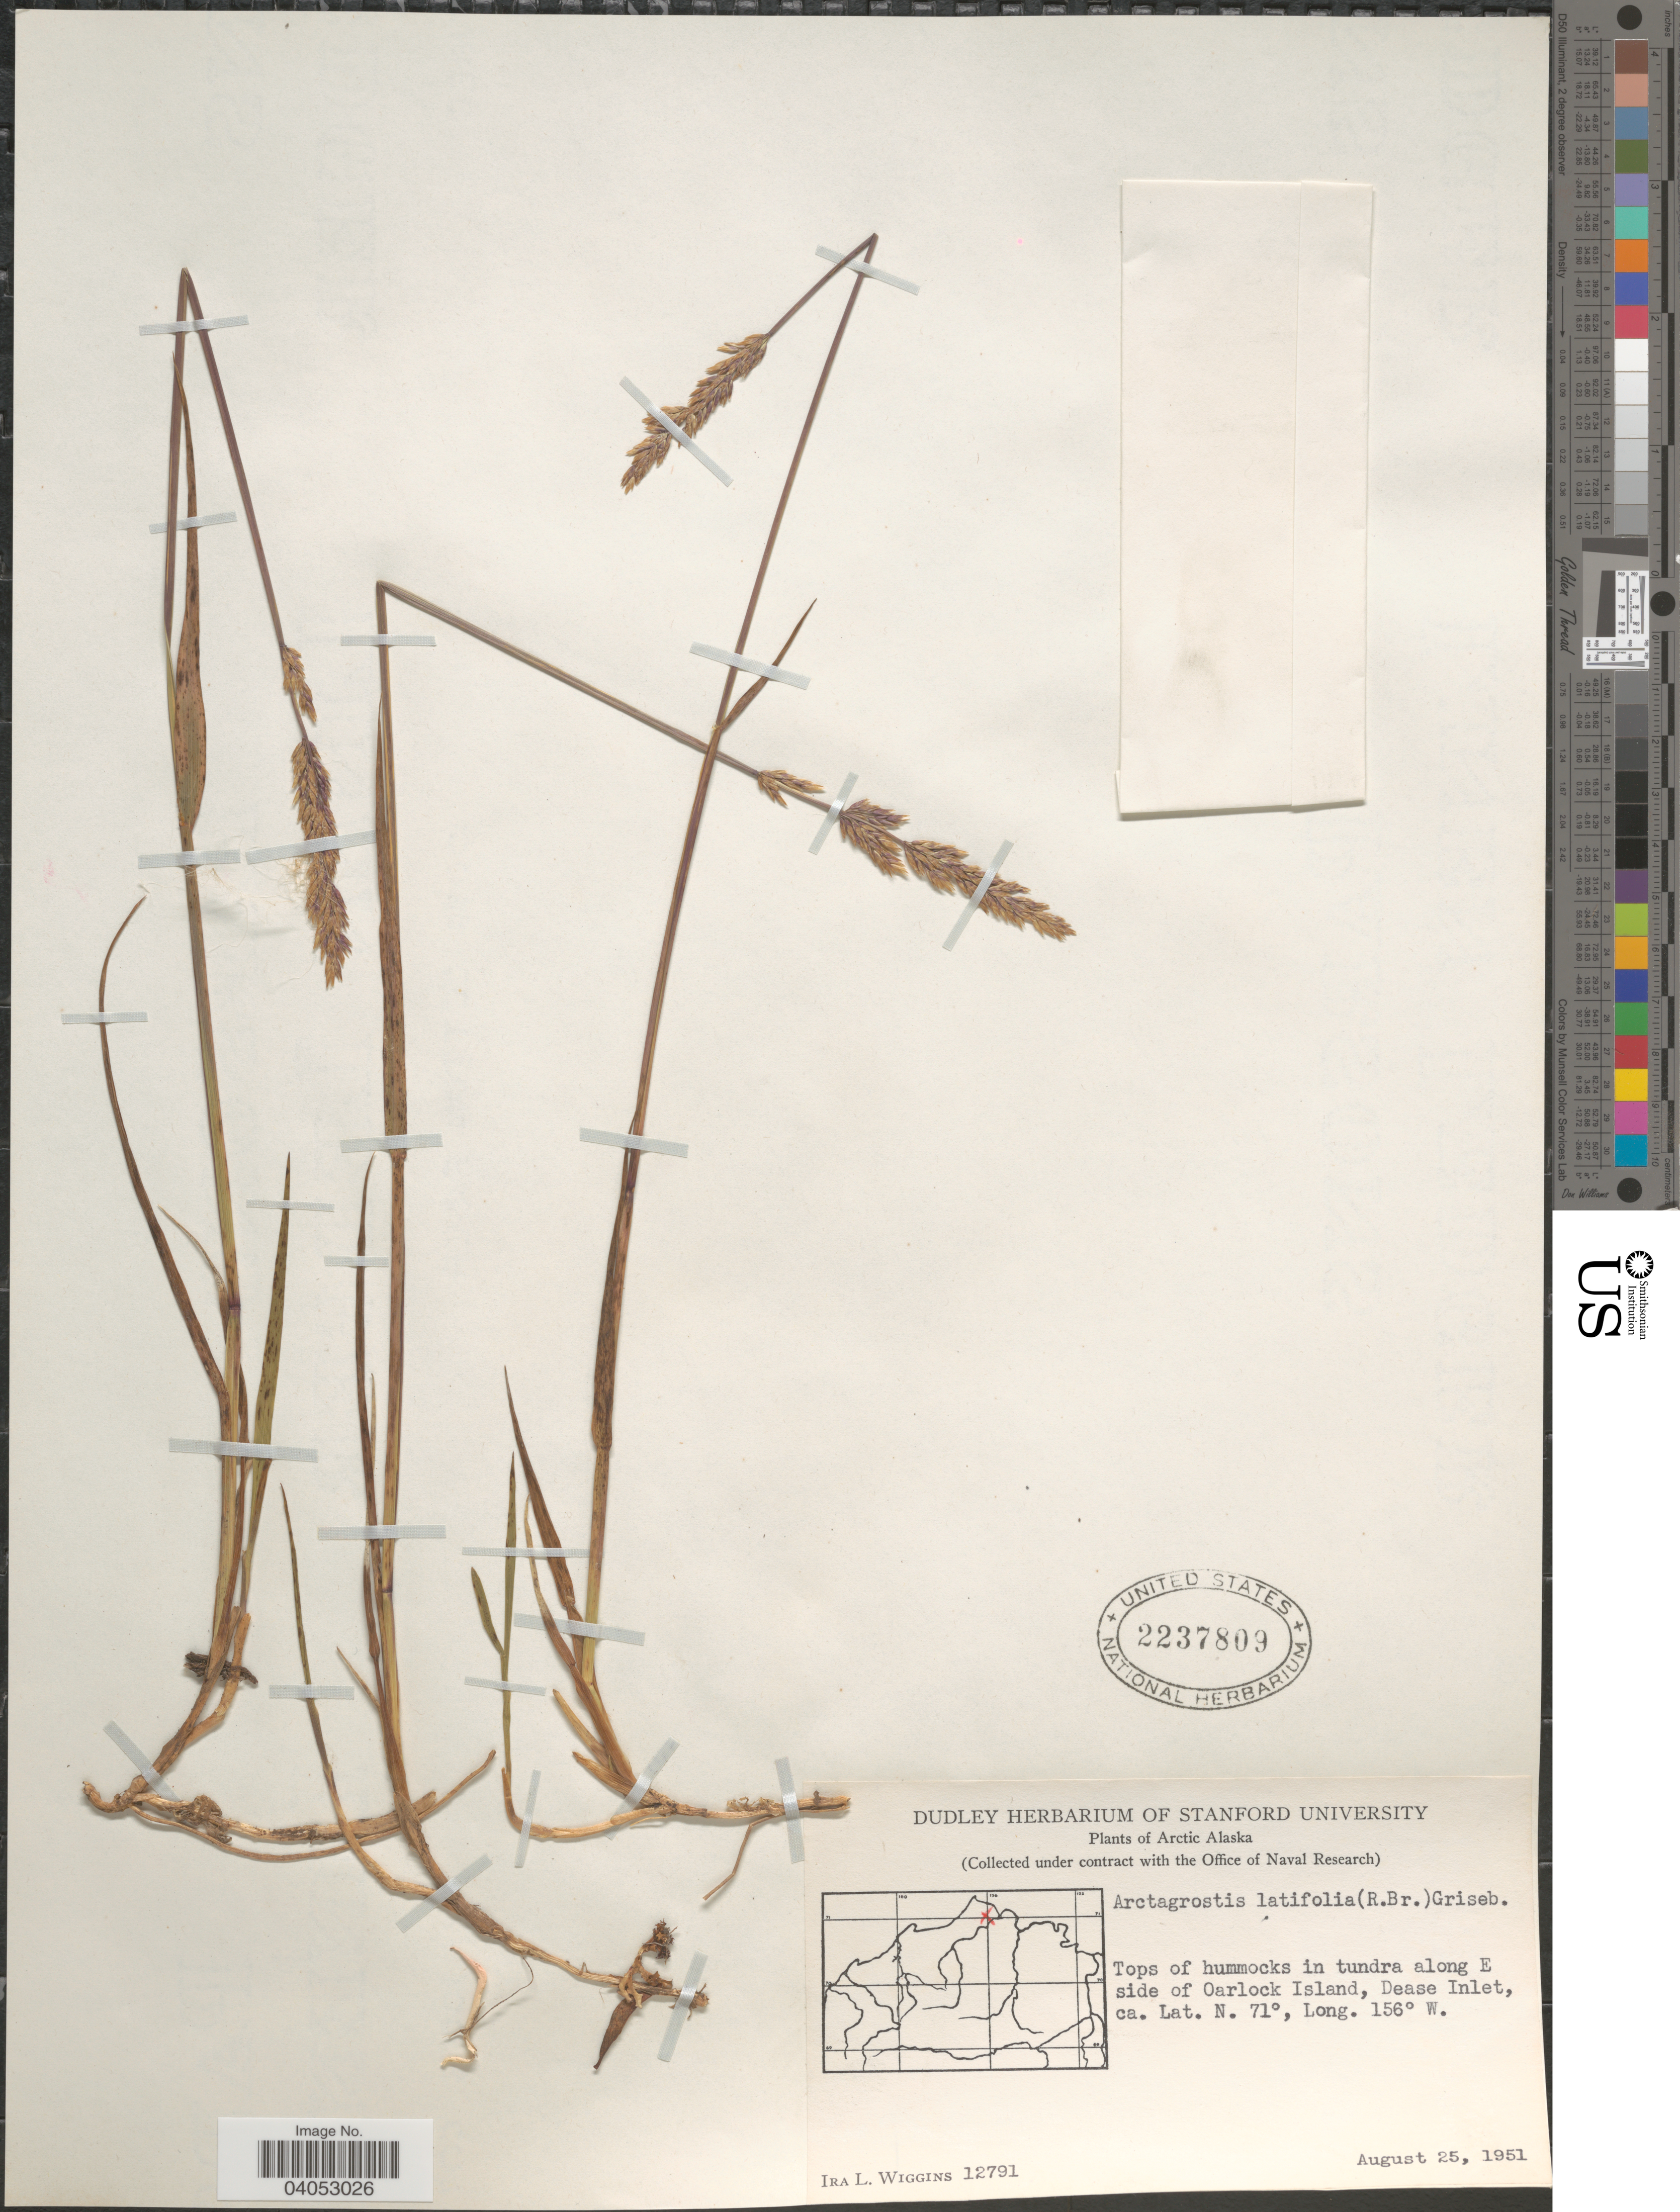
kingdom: Plantae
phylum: Tracheophyta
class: Liliopsida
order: Poales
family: Poaceae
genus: Arctagrostis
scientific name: Arctagrostis latifolia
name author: (R. Br.) Griseb.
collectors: I. L. Wiggins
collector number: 12791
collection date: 1951-08-25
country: United States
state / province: Alaska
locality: Arctic Alaska. Tops of hummocks in tundra along E side of Oarlock Island, Dease Inlet.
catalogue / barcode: US 2237809